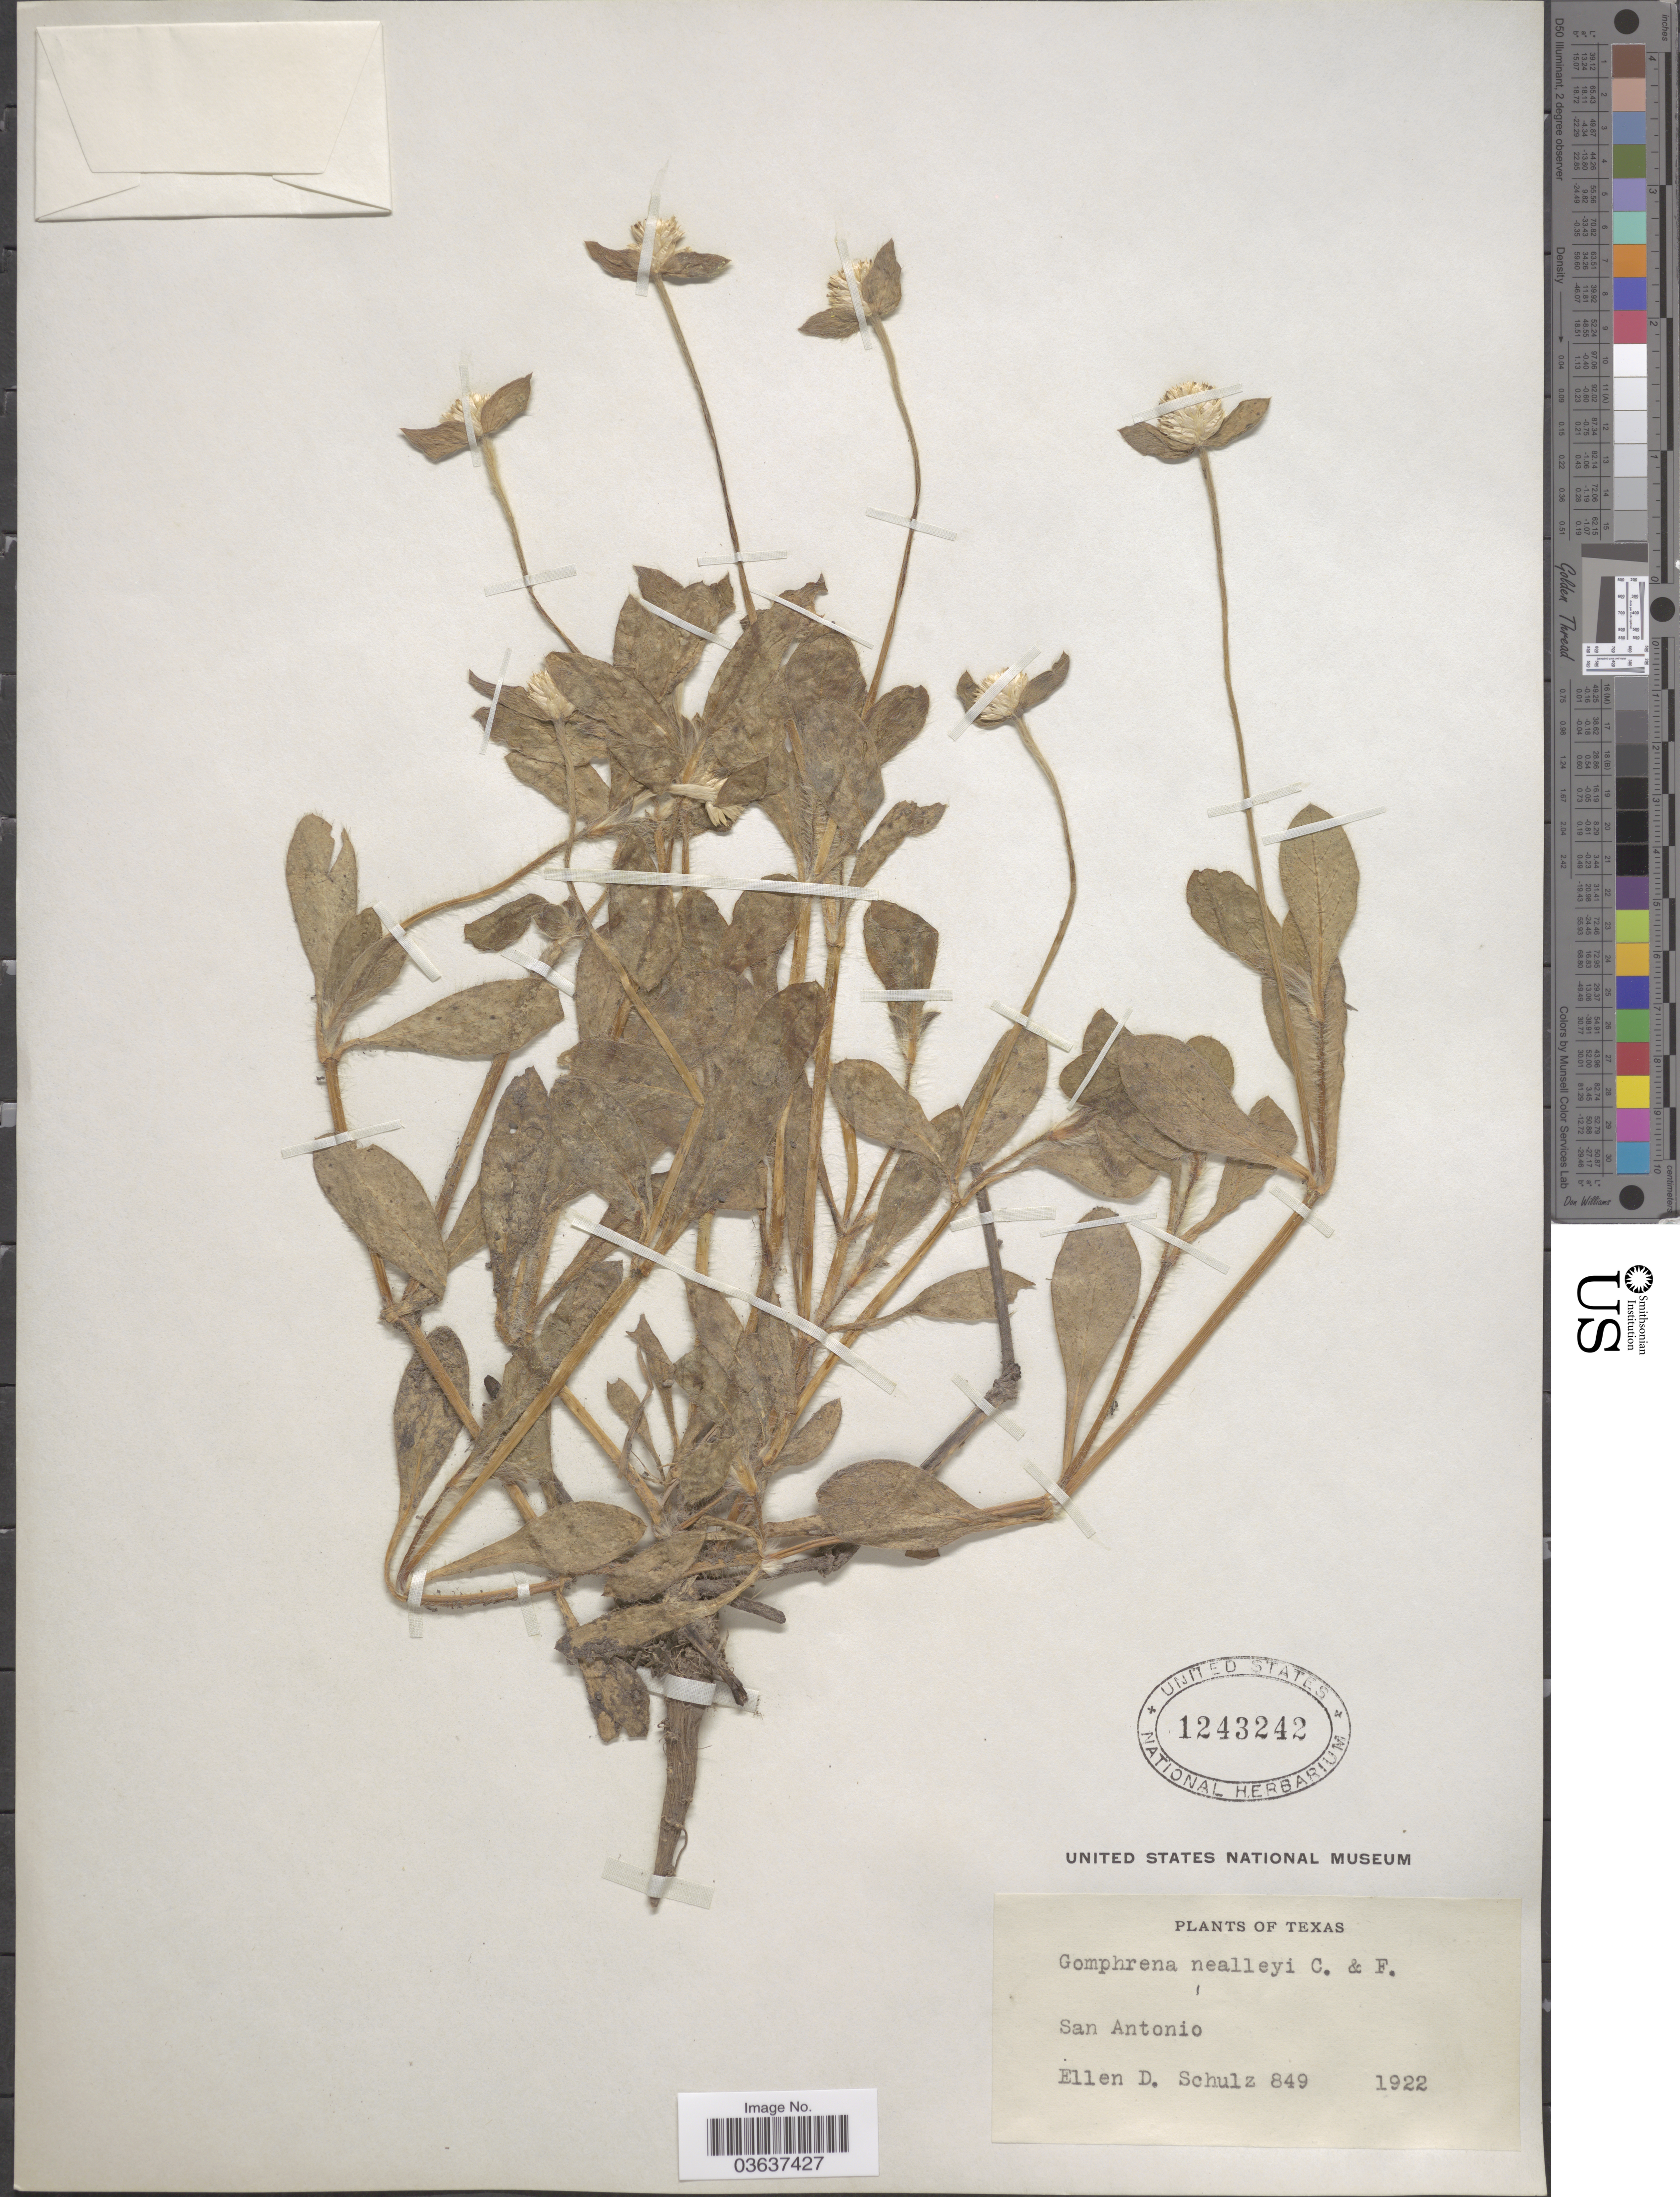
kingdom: Plantae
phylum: Tracheophyta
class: Magnoliopsida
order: Caryophyllales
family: Amaranthaceae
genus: Gomphrena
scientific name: Gomphrena nealleyi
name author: J.M. Coult. & Fisher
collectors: E. D. Schulz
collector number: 849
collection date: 1922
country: United States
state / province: Texas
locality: San Antonio.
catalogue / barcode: US 1243242